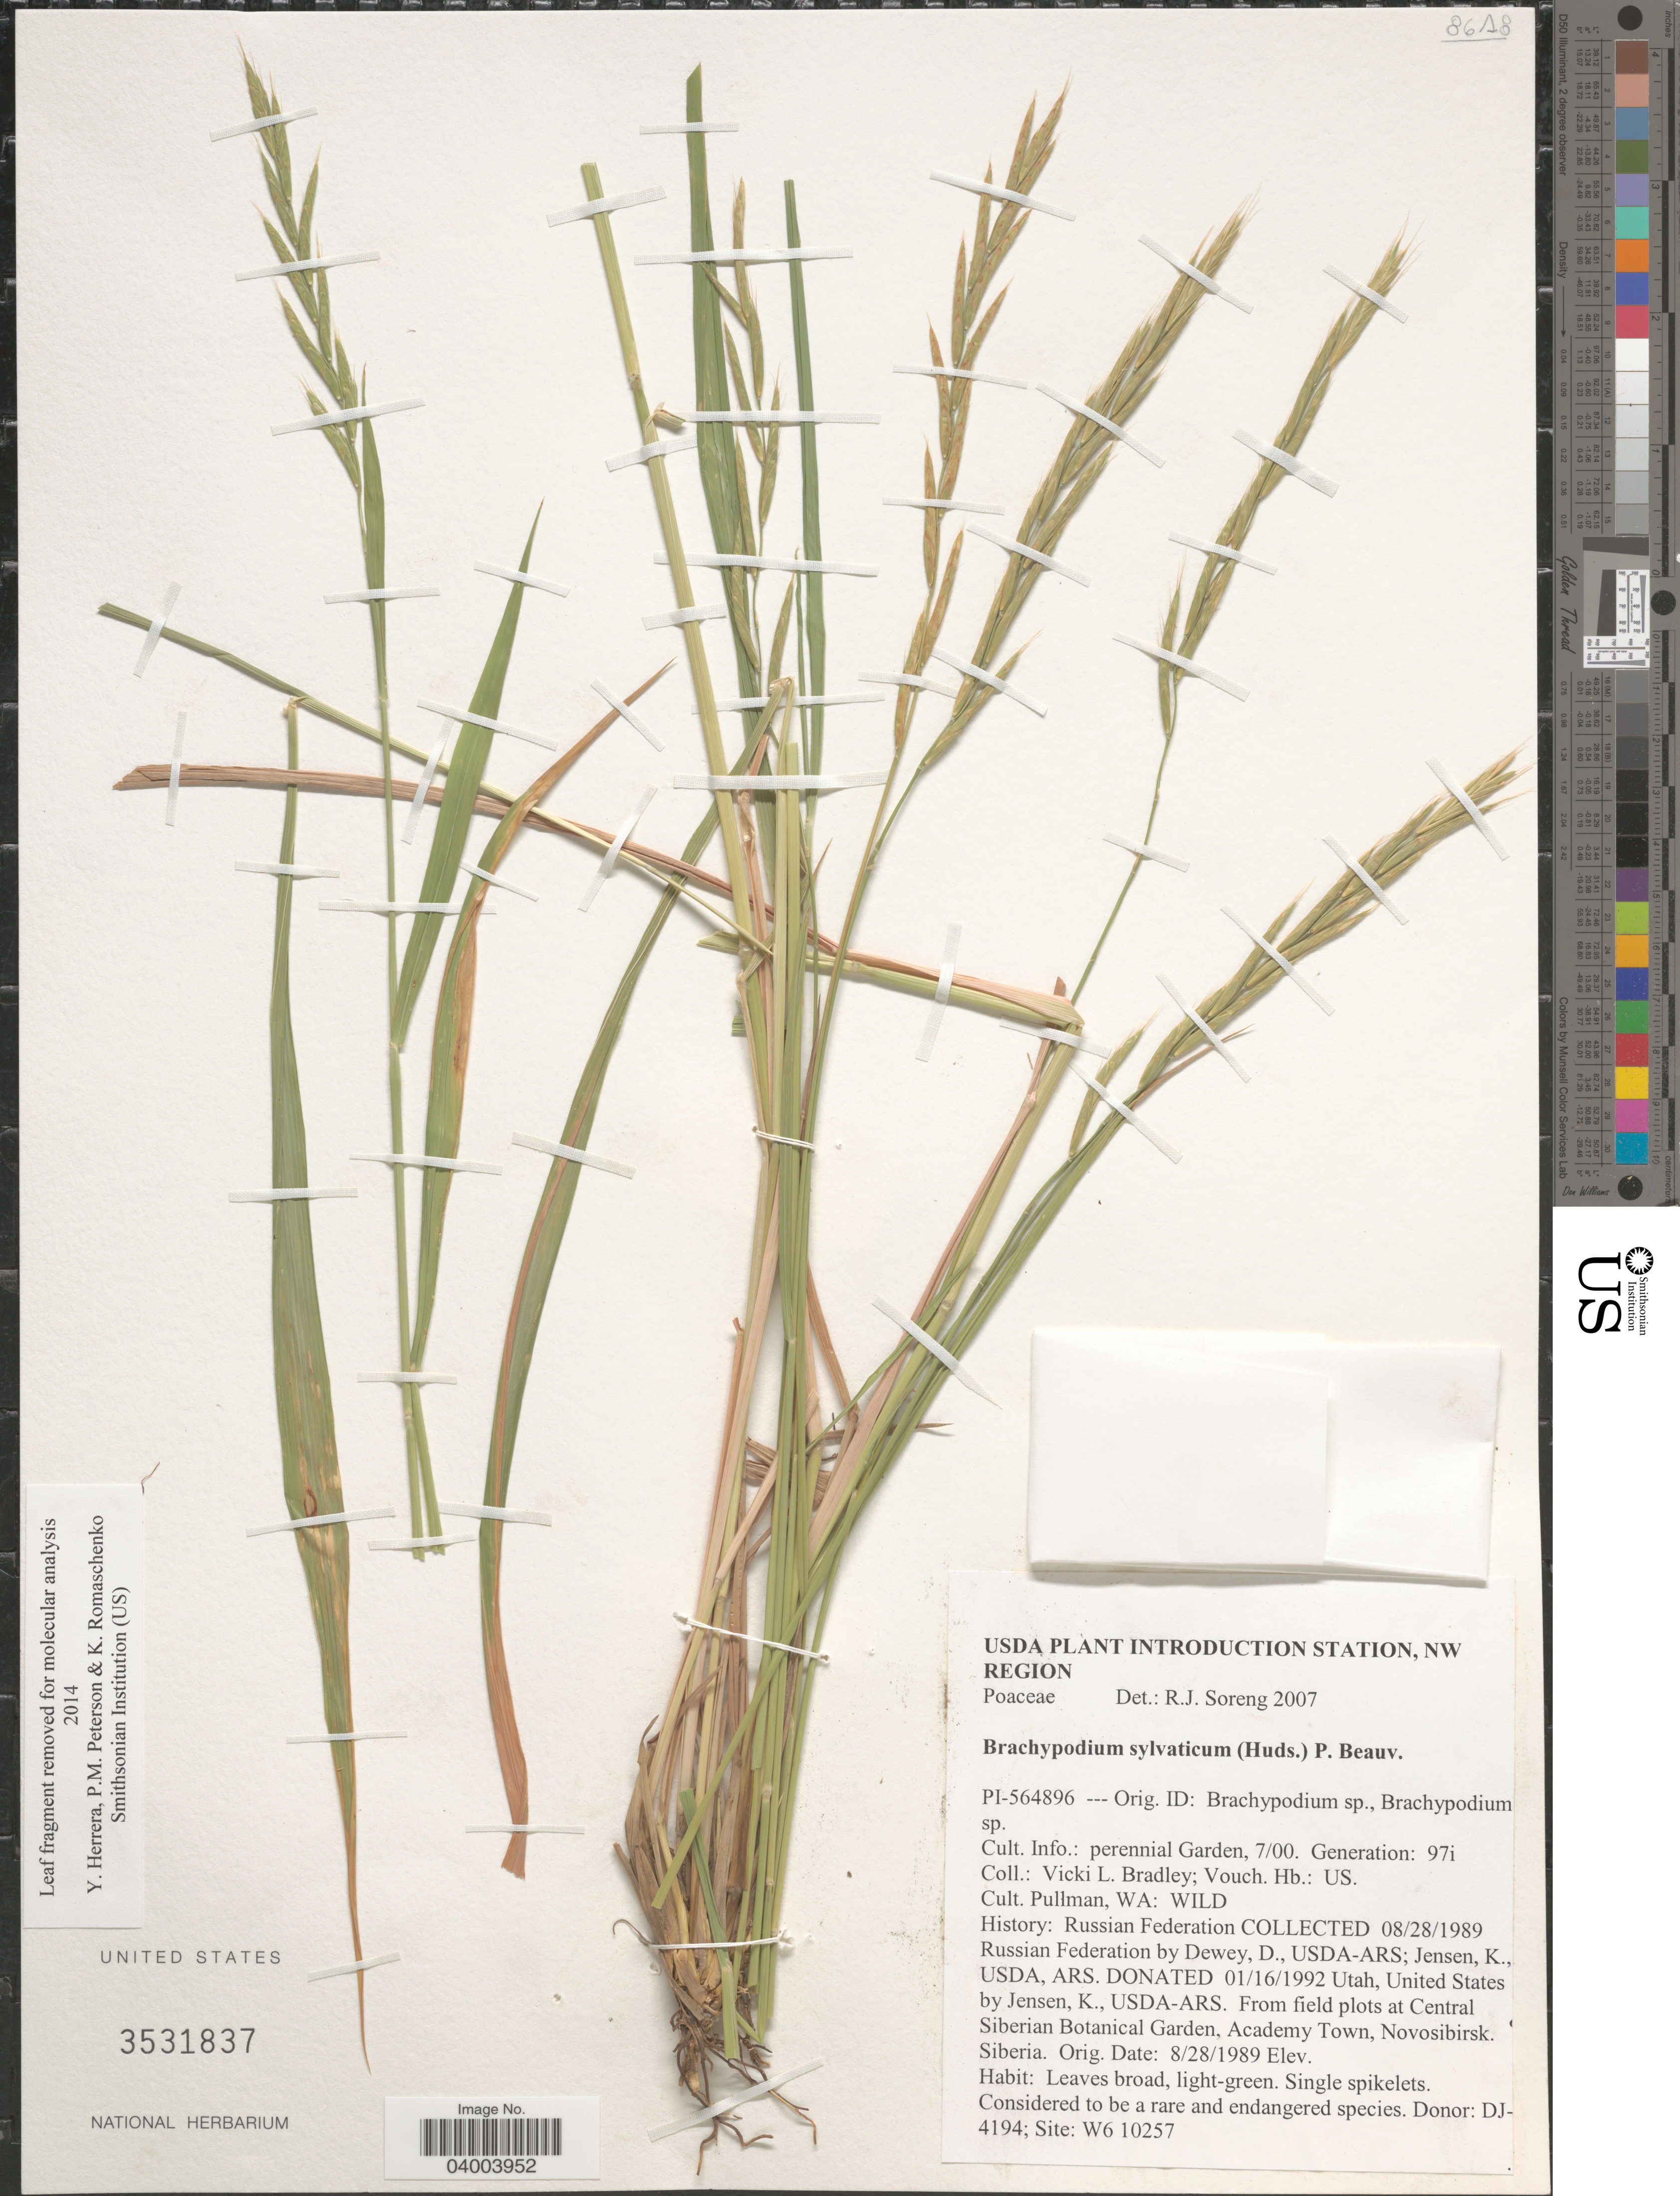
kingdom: Plantae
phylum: Tracheophyta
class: Liliopsida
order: Poales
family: Poaceae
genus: Brachypodium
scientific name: Brachypodium silvaticum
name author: (Huds.) P. Beauv.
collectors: V. Bradley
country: United States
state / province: Washington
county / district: Whitman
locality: Pullman.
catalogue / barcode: US 3531837